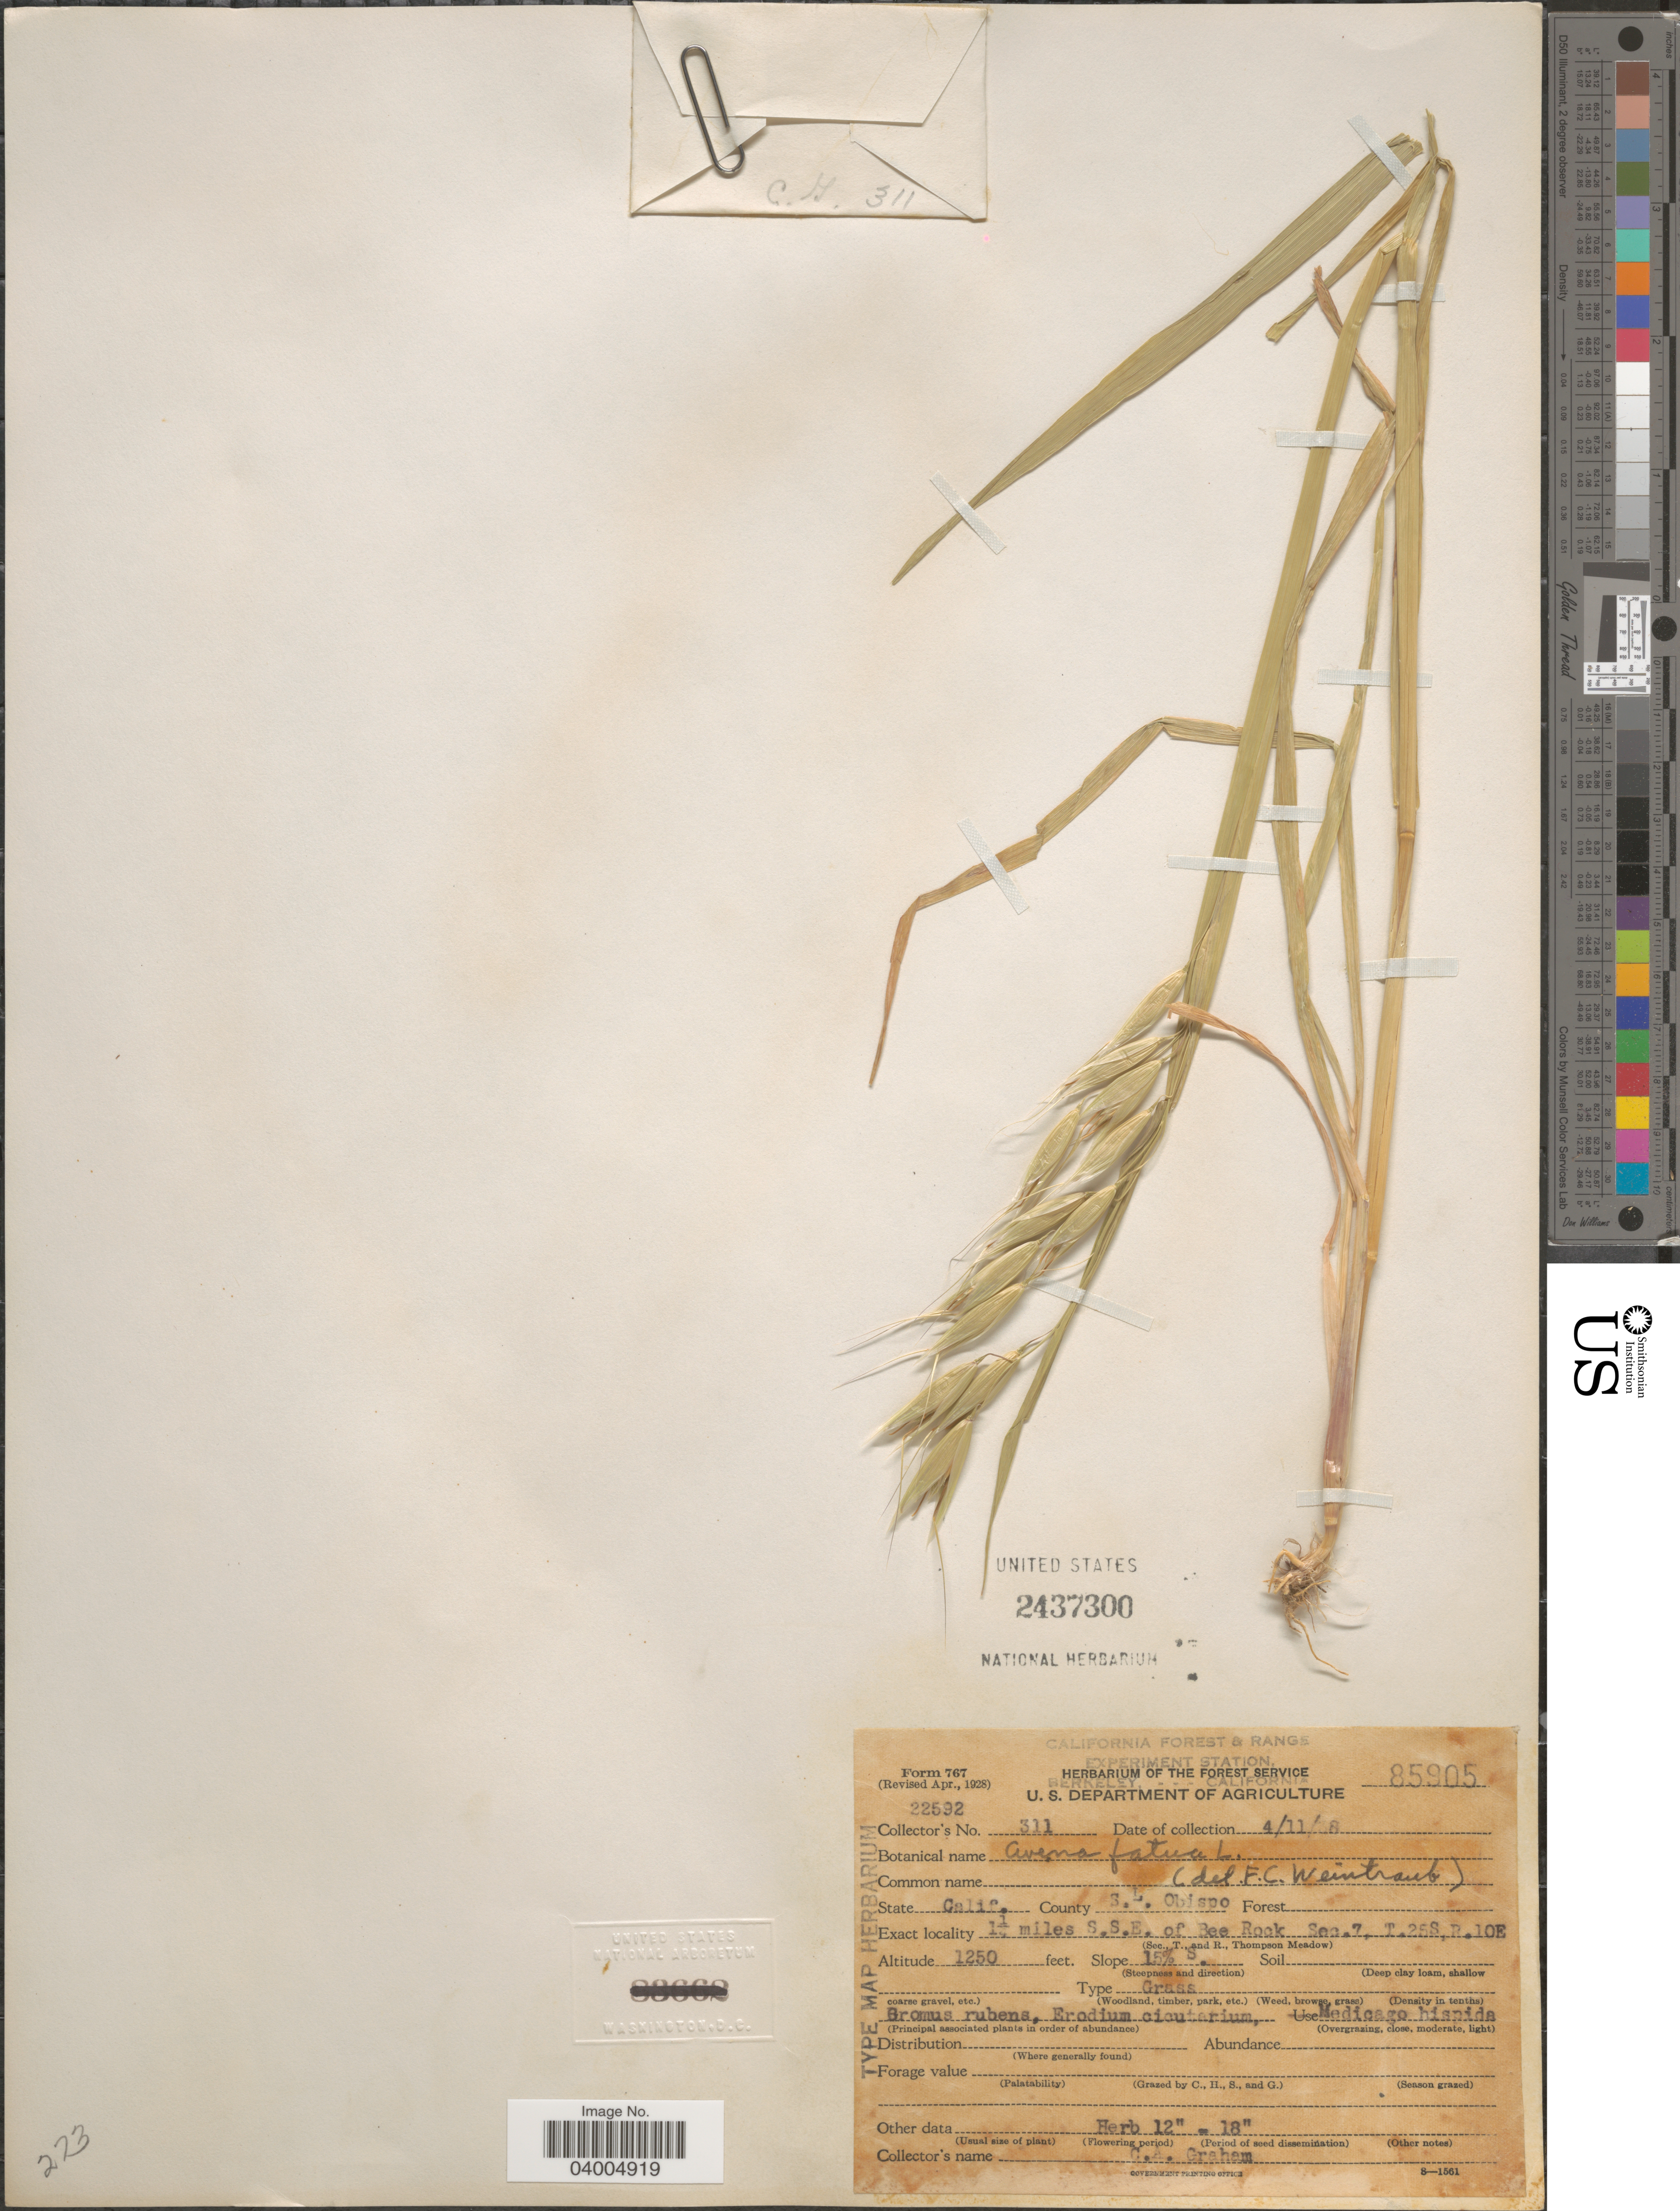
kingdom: Plantae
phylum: Tracheophyta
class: Liliopsida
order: Poales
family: Poaceae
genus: Avena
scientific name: Avena fatua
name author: L.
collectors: C. Graham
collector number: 311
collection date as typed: Transcribed d/m/y: 11/4/38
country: United States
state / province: California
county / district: San Luis Obispo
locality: County S.L. Obispo. 1¼ miles S.S.E. of Bee Rock. Sec.7, T.25S, R.10E.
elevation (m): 381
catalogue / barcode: US 2437300